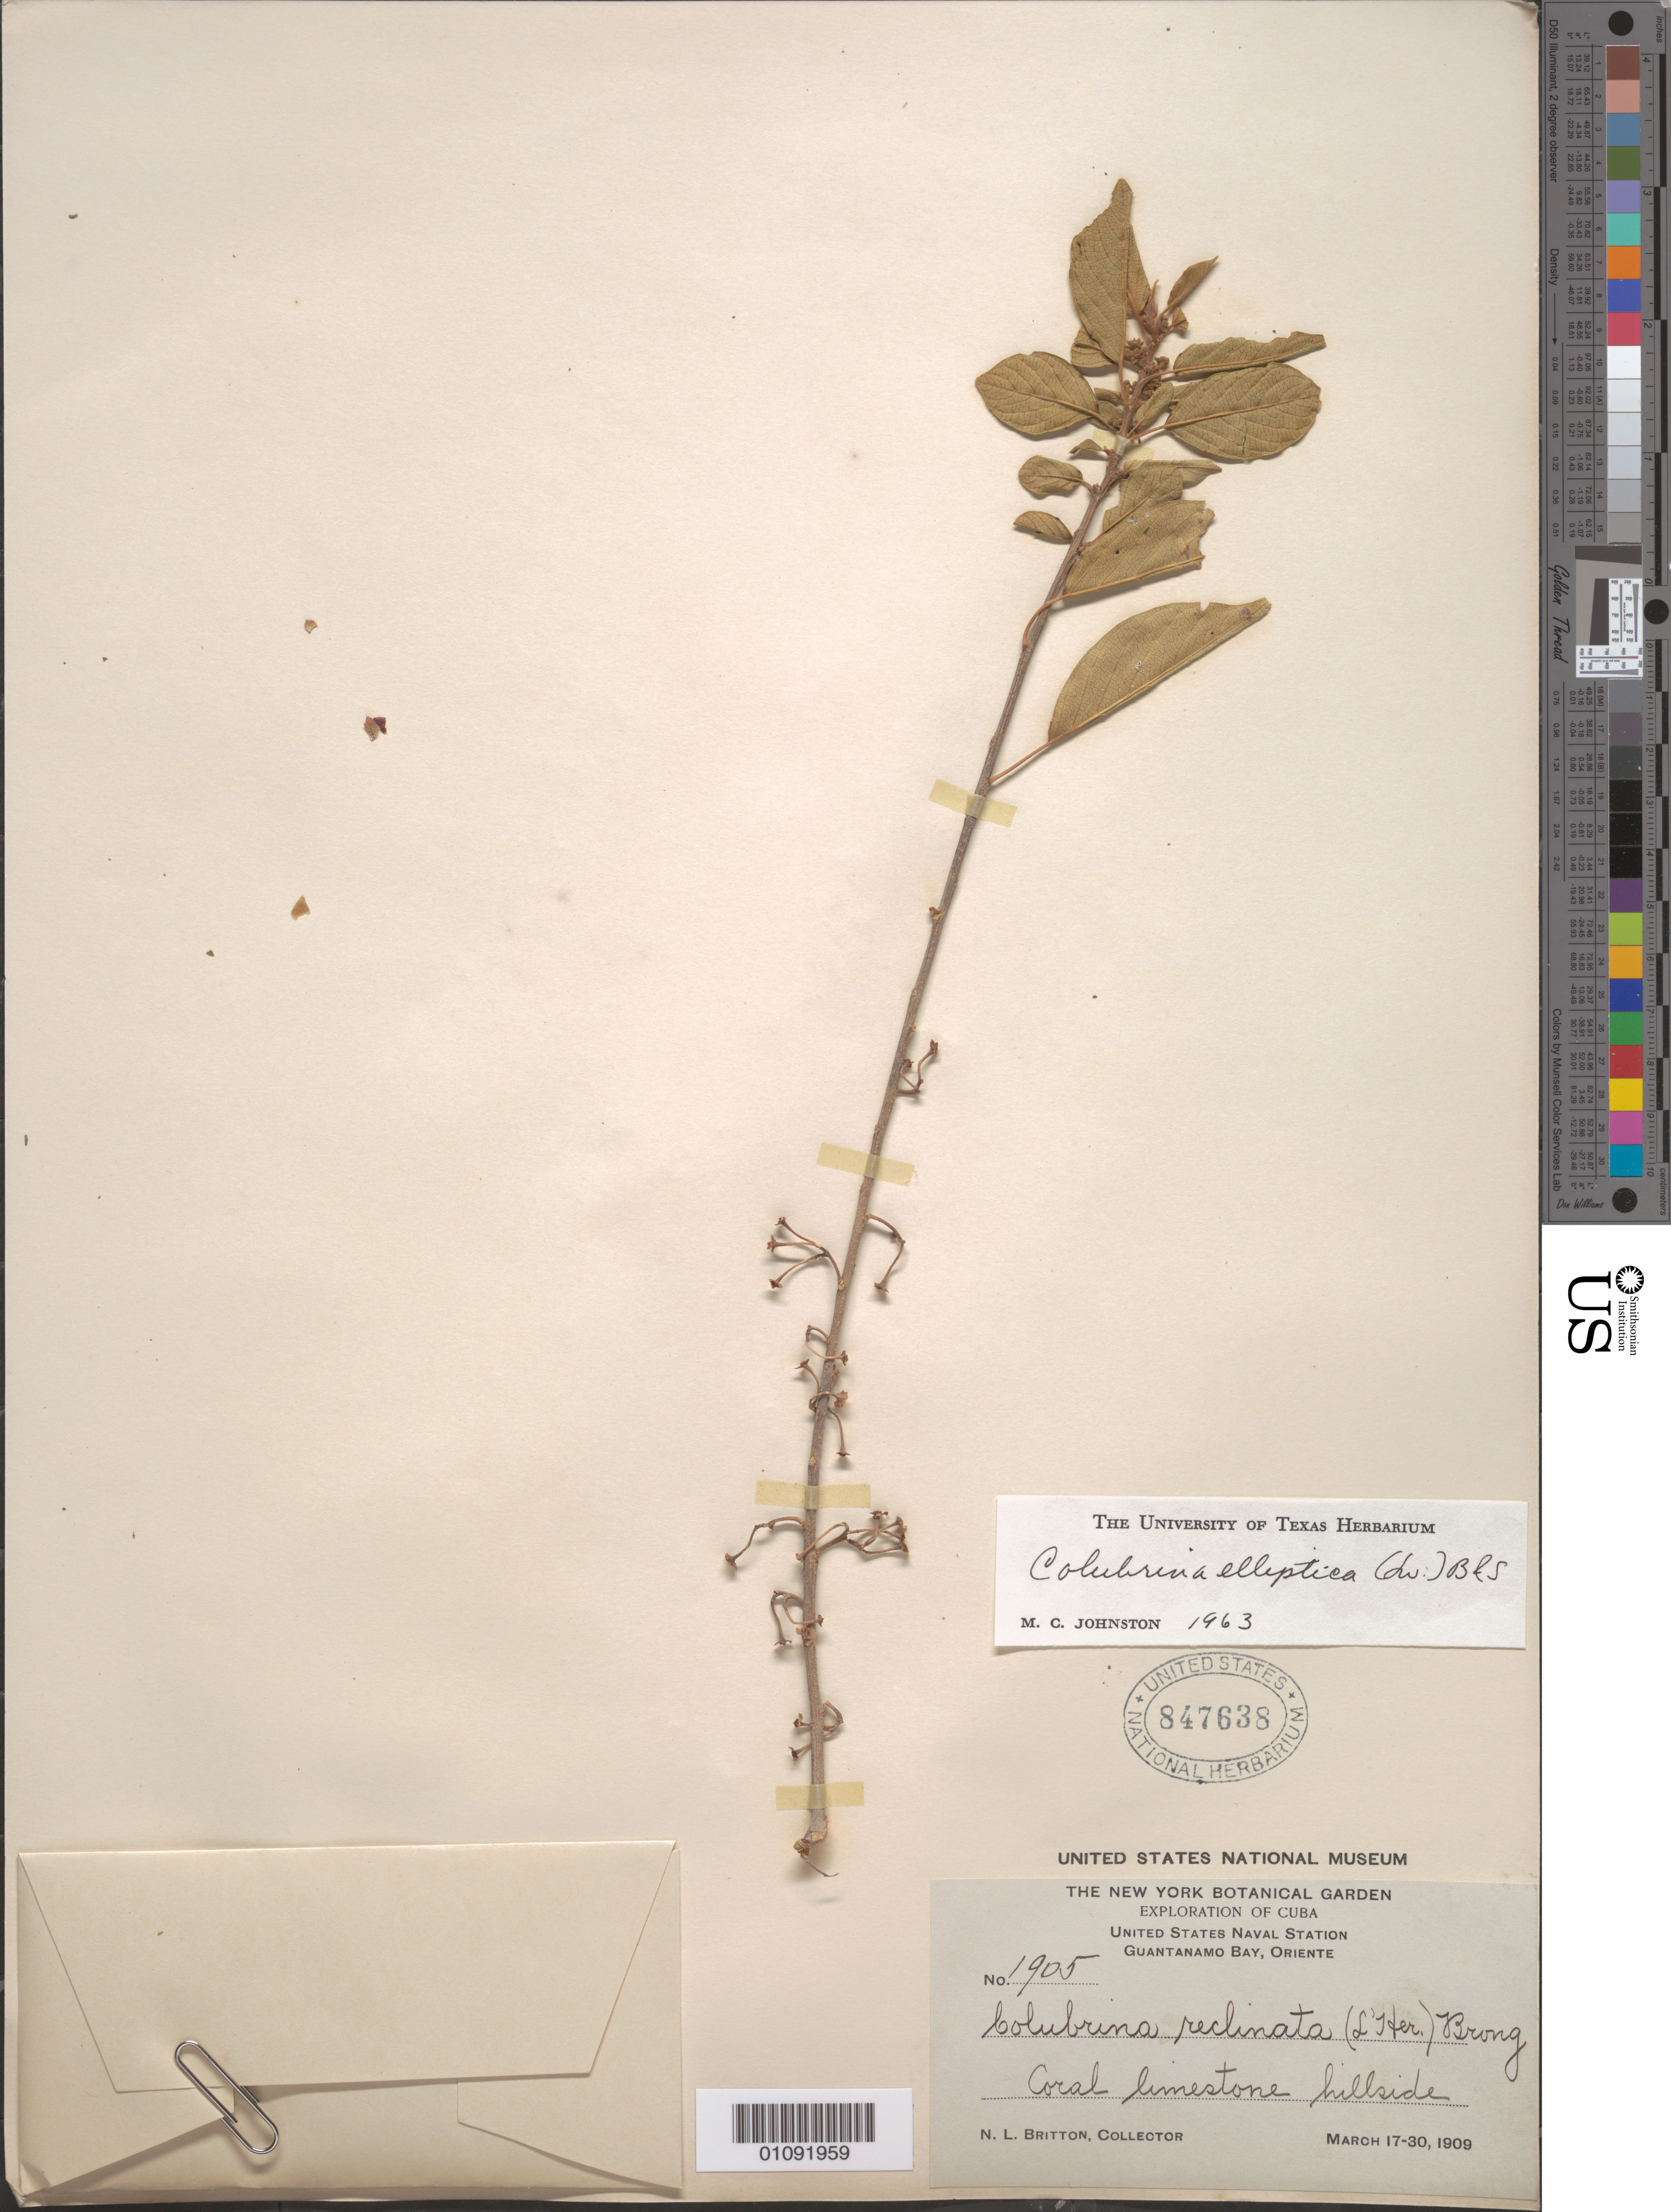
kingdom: Plantae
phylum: Tracheophyta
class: Magnoliopsida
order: Rosales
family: Rhamnaceae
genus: Colubrina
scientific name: Colubrina elliptica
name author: (Sw.) Brizicky & W.L. Stern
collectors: N. Britton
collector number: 1905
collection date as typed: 17 Mar 1909 to 30 Mar 1909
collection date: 1909-03-17/1909-03-30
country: Cuba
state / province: Guantánamo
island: Cuba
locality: United States Naval Station, Guantánamo Bay, Oriente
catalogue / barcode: US 847638